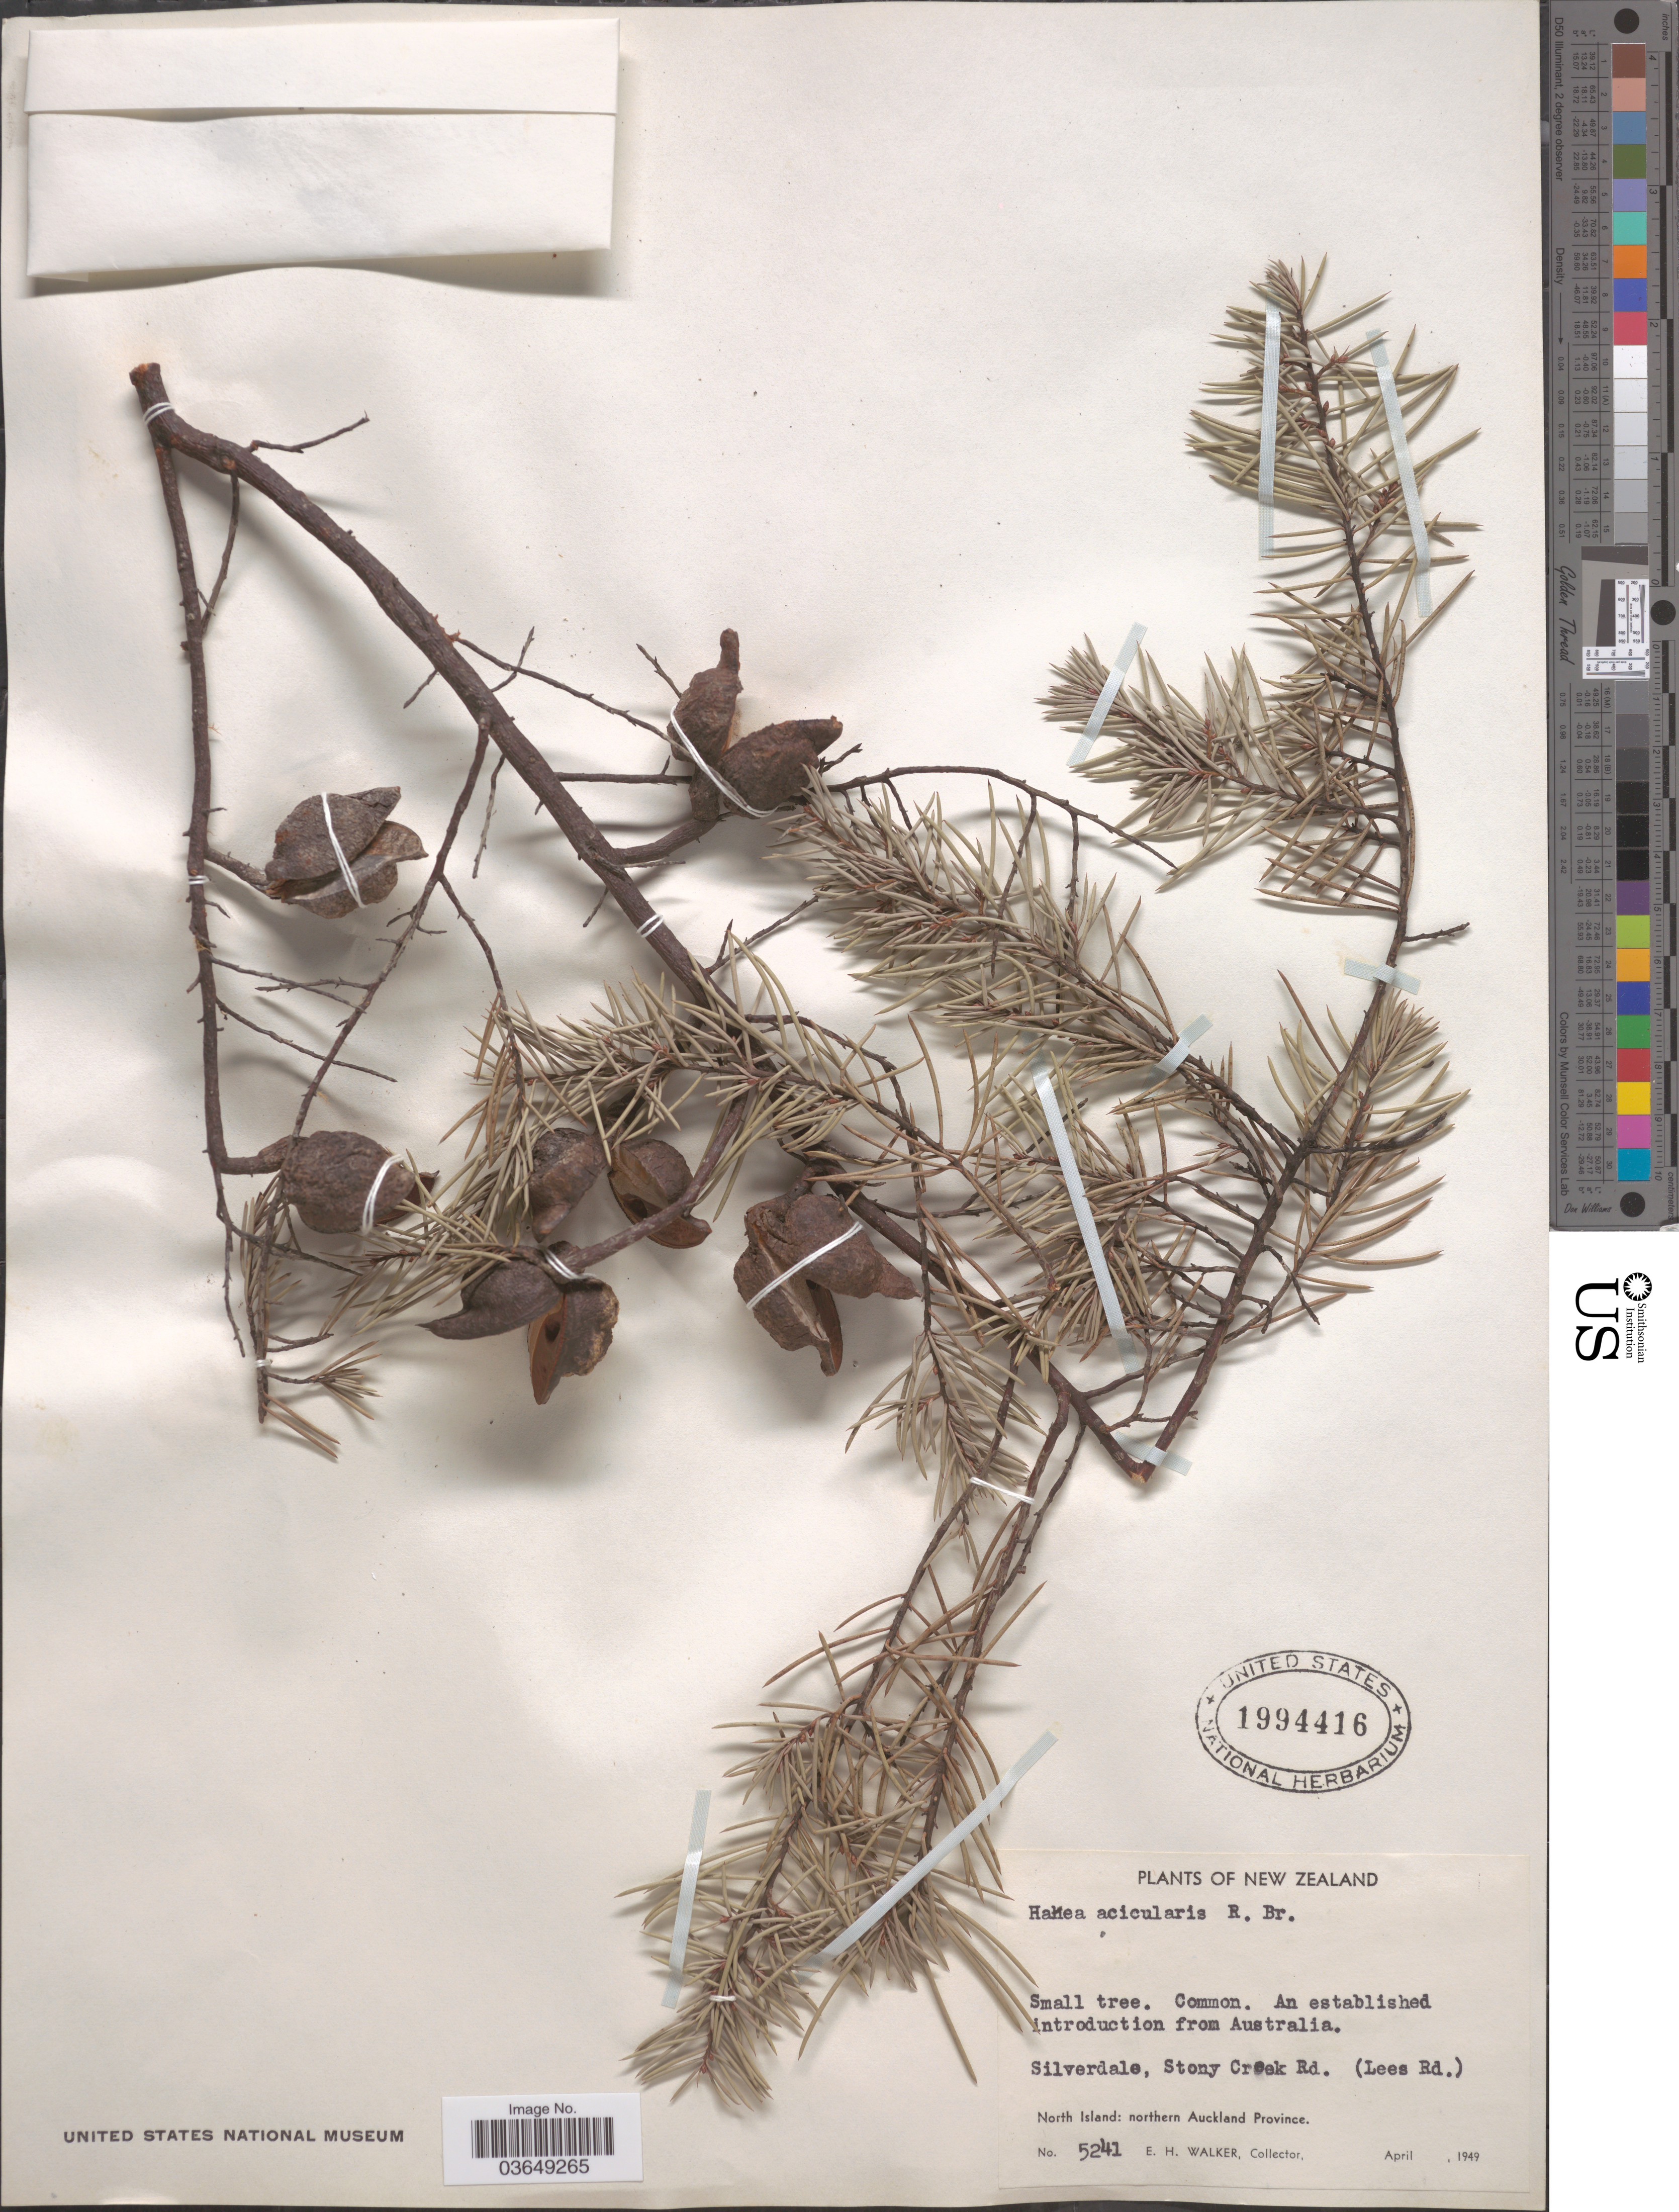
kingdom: Plantae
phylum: Tracheophyta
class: Magnoliopsida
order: Proteales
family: Proteaceae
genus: Hakea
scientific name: Hakea acicularis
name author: Knight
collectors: E. H. Walker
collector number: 5241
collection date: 1949-04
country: New Zealand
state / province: Auckland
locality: Silverdale, Stony Creek Rd. (Lees Rd.). North Island: northern Auckland Province.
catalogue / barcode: US 1994416